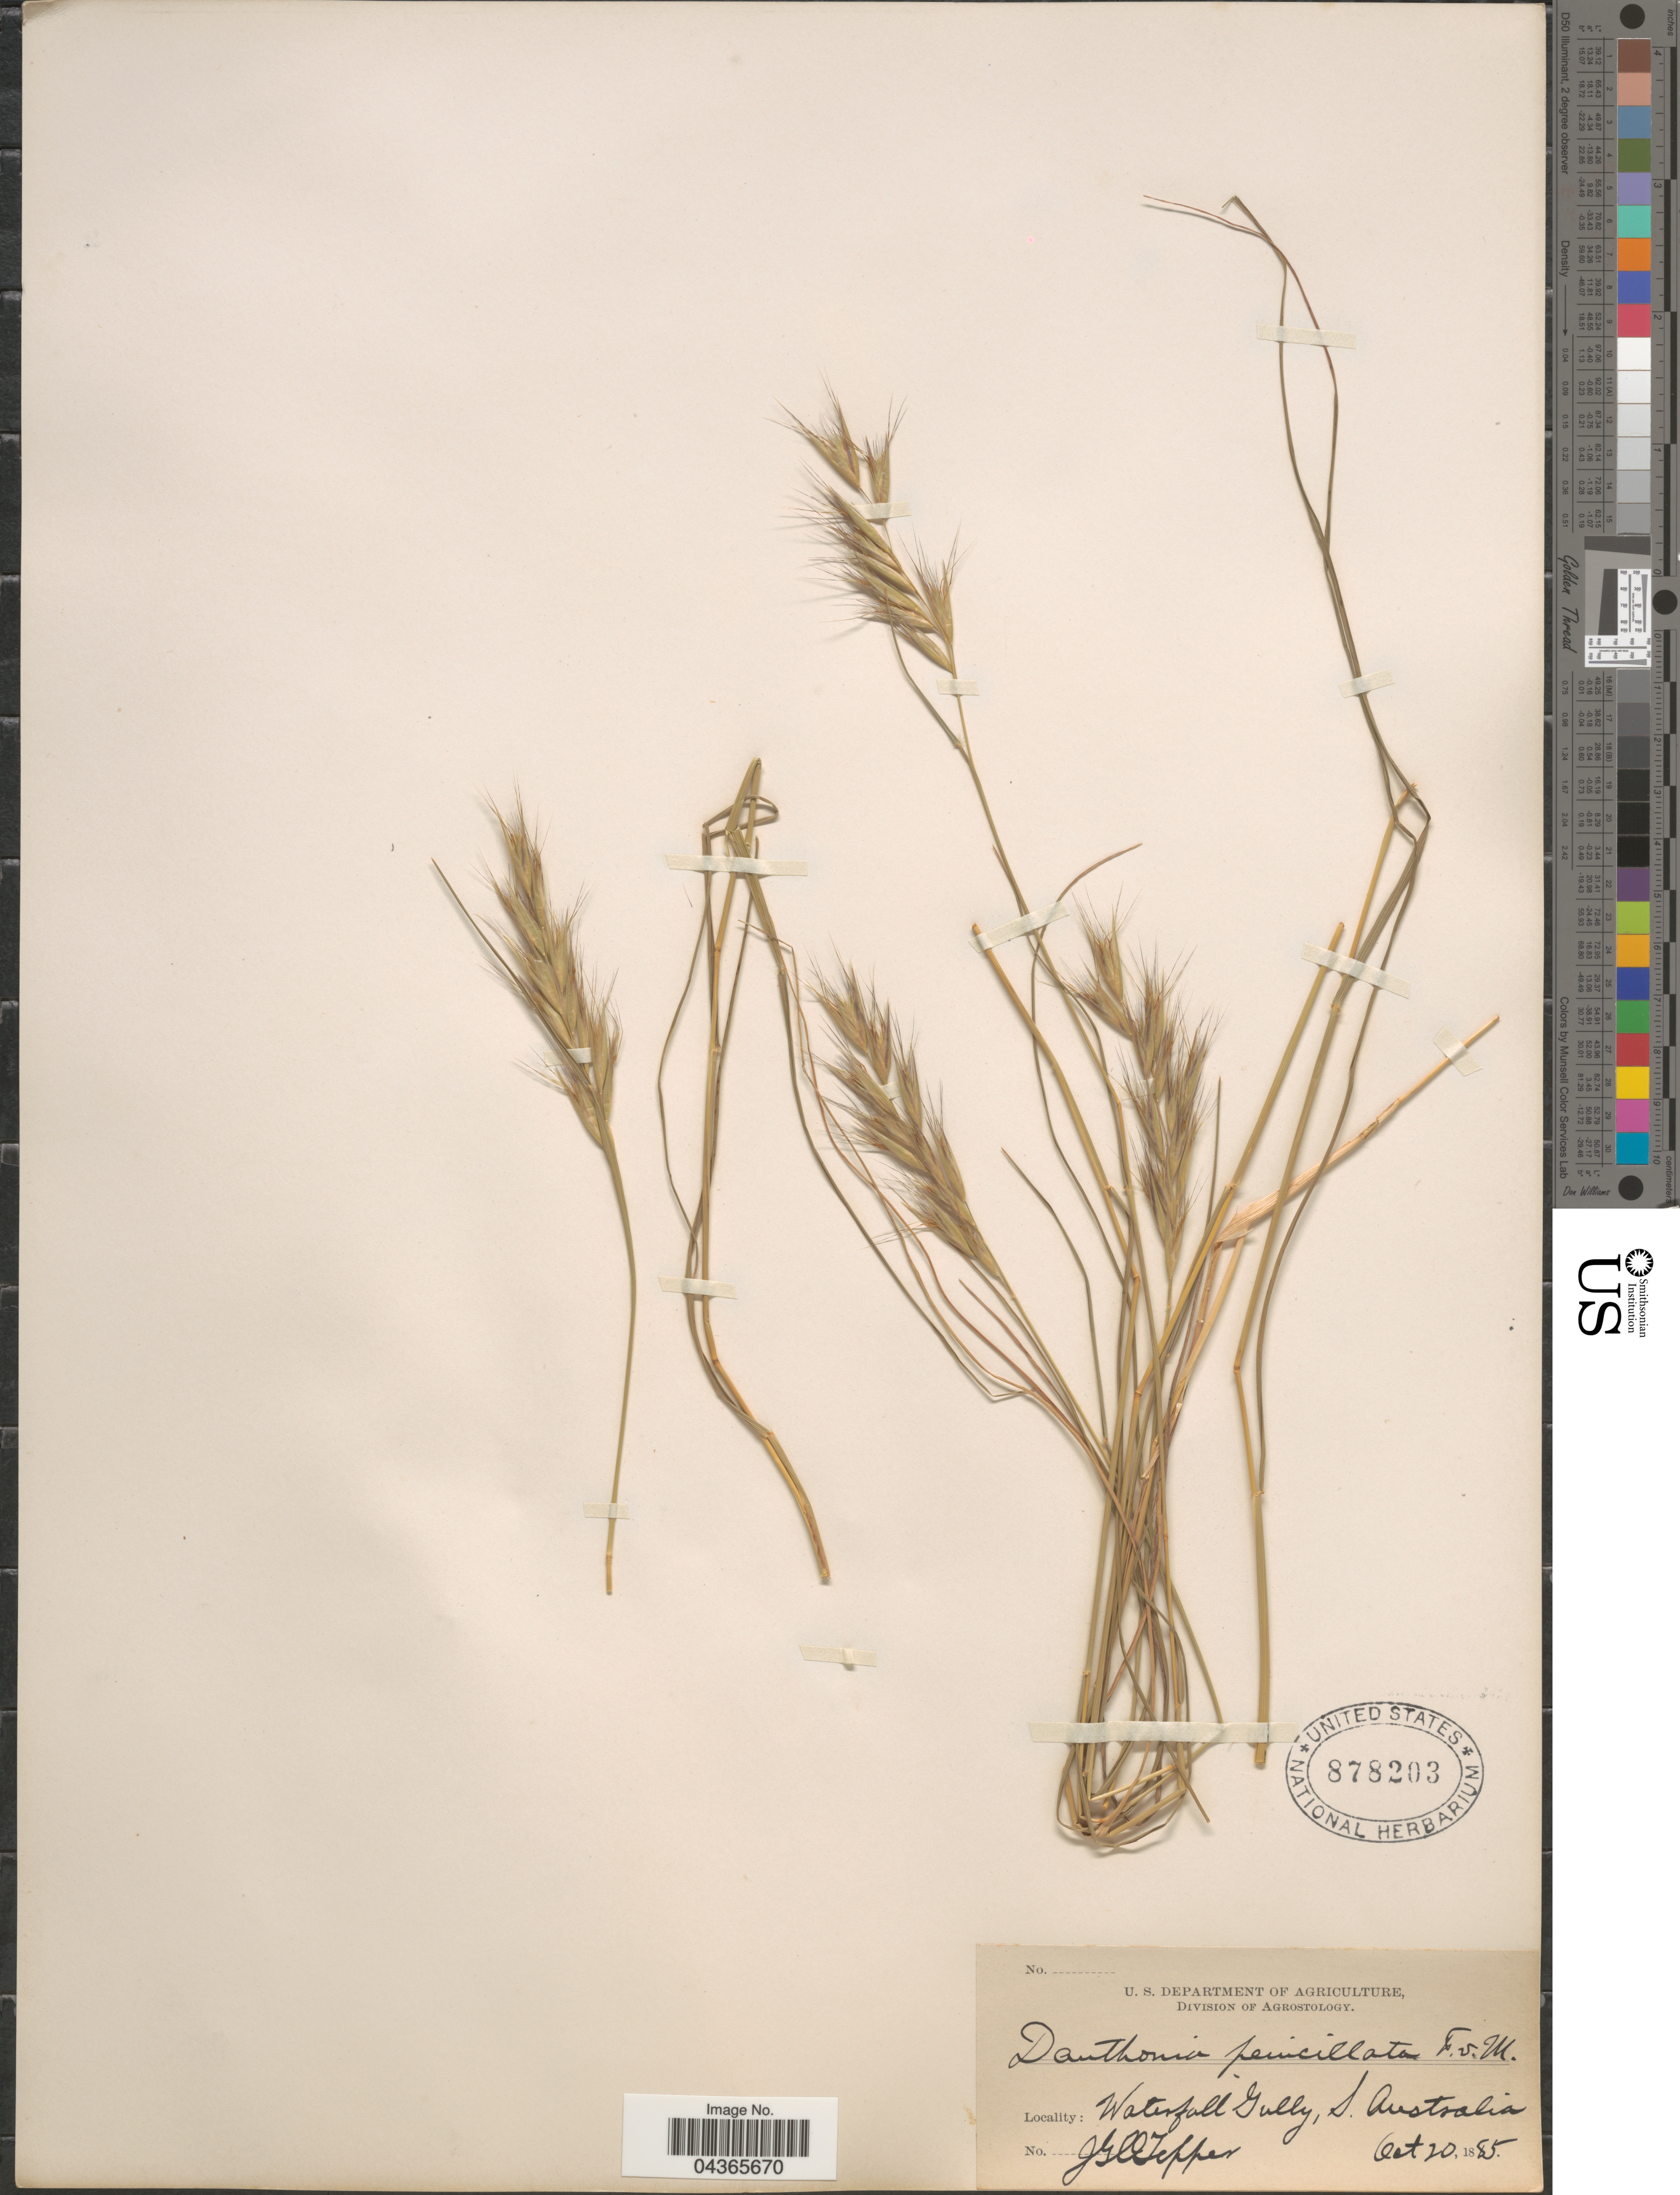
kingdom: Plantae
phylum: Tracheophyta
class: Liliopsida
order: Poales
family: Poaceae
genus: Rytidosperma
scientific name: Rytidosperma sp.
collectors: J. Tepper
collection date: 1885-10-20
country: Australia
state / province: South Australia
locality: Waterfall Gully.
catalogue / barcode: US 878203